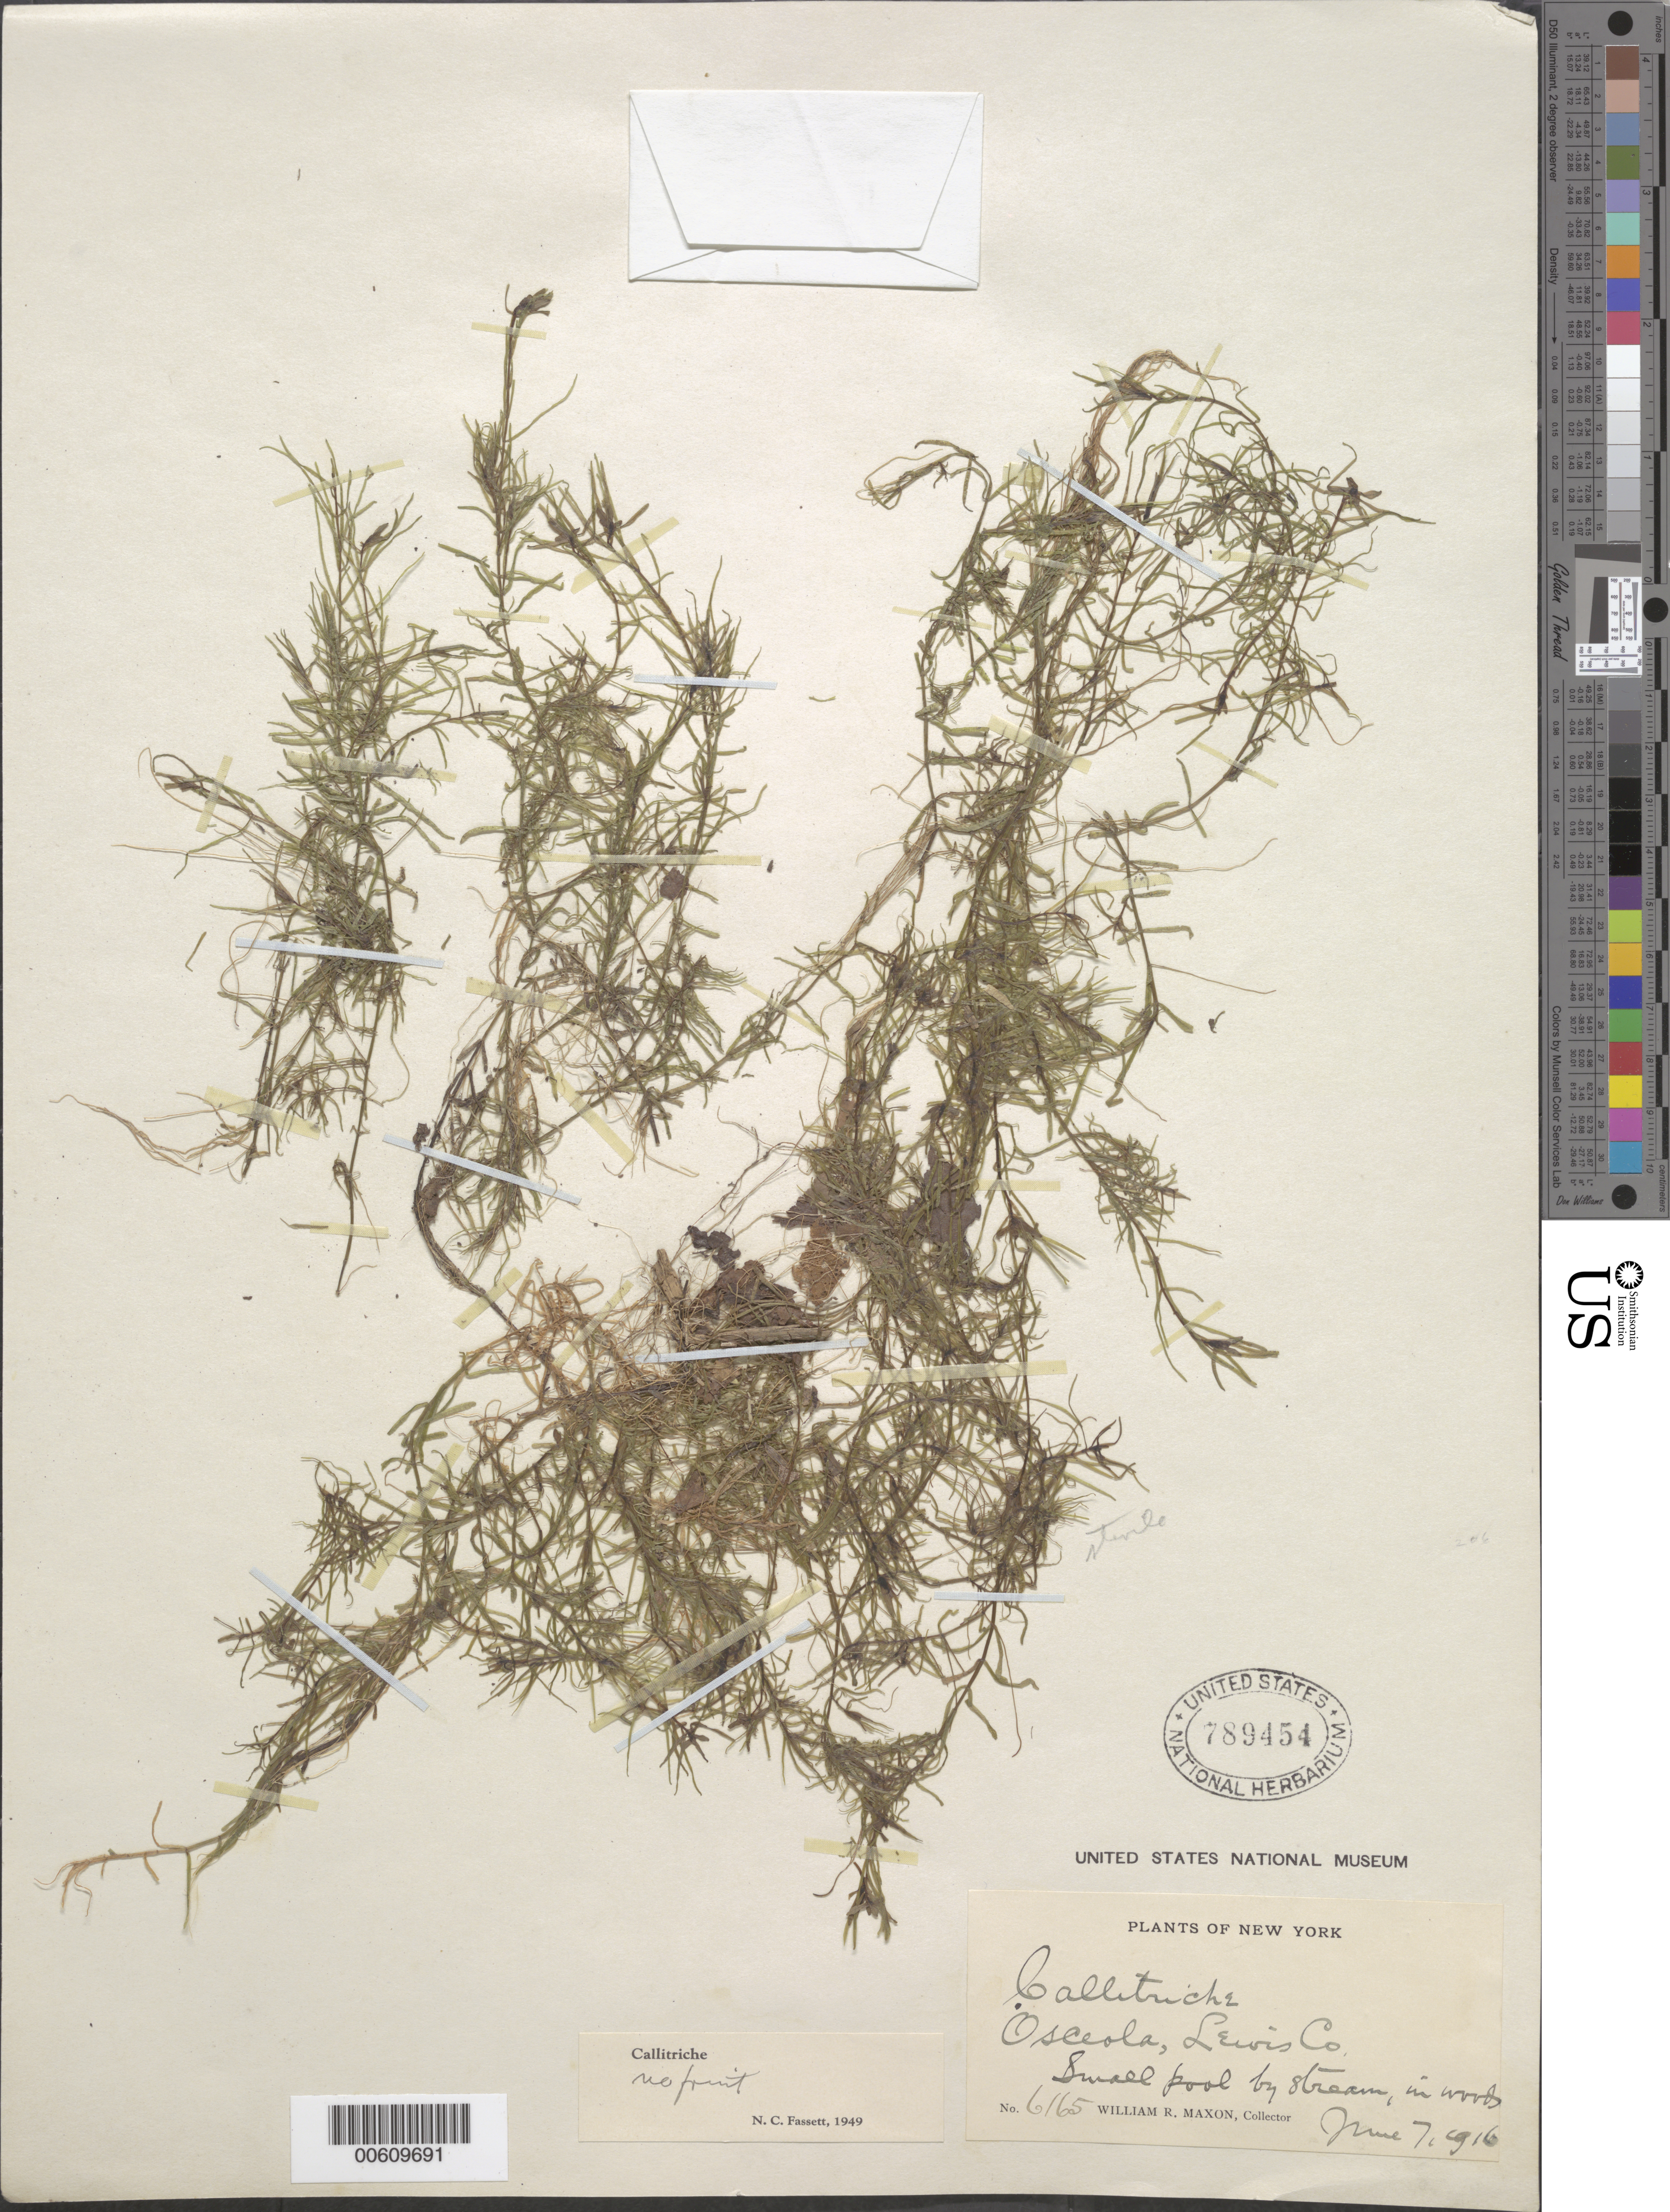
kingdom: Plantae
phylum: Tracheophyta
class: Magnoliopsida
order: Lamiales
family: Plantaginaceae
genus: Callitriche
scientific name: Callitriche sp.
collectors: W. R. Maxon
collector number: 6165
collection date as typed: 07 Jun 1916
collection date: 1916-06-07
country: United States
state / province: New York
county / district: Lewis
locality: Osceola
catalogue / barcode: US 789454